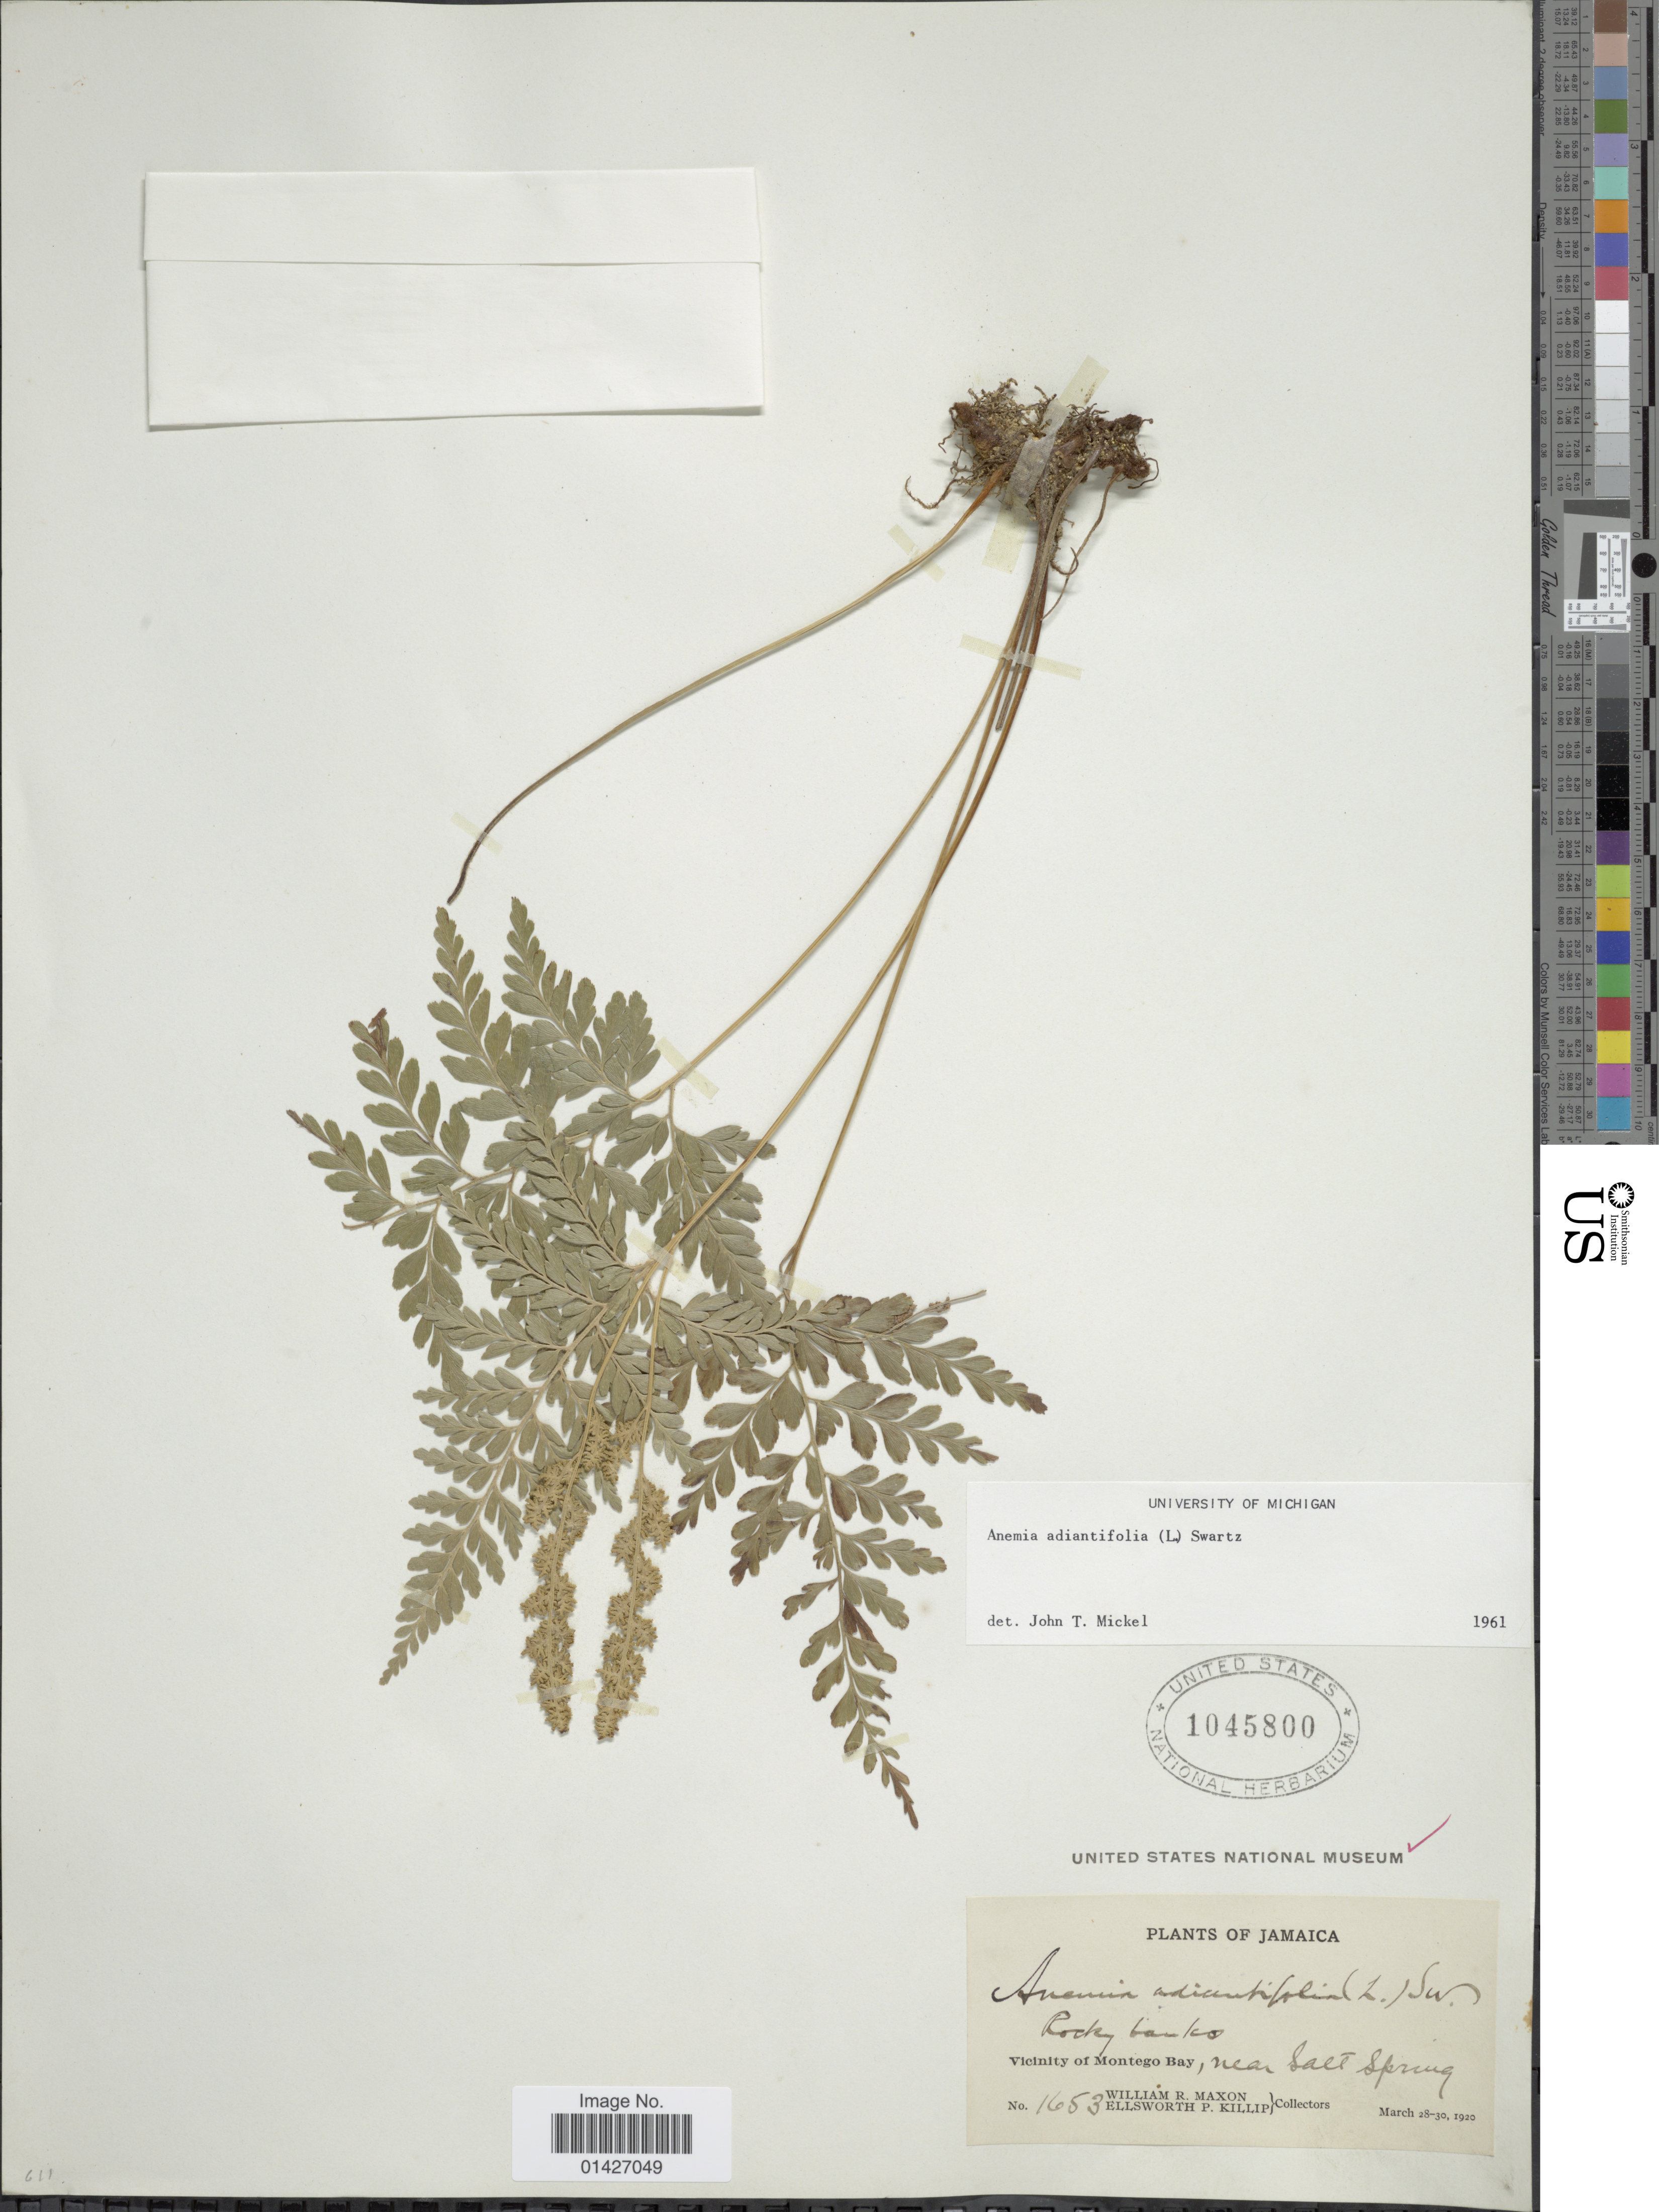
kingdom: Plantae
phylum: Tracheophyta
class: Polypodiopsida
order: Schizaeales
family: Anemiaceae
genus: Anemia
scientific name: Anemia adiantifolia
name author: (L.) Sw.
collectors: W. R. Maxon & E. P. Killip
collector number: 1653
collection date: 1920-03-28/1920-03-30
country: Jamaica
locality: Rocky banks. Vicinity of Montego Bay, near Salt Spring.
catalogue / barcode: US 1045800